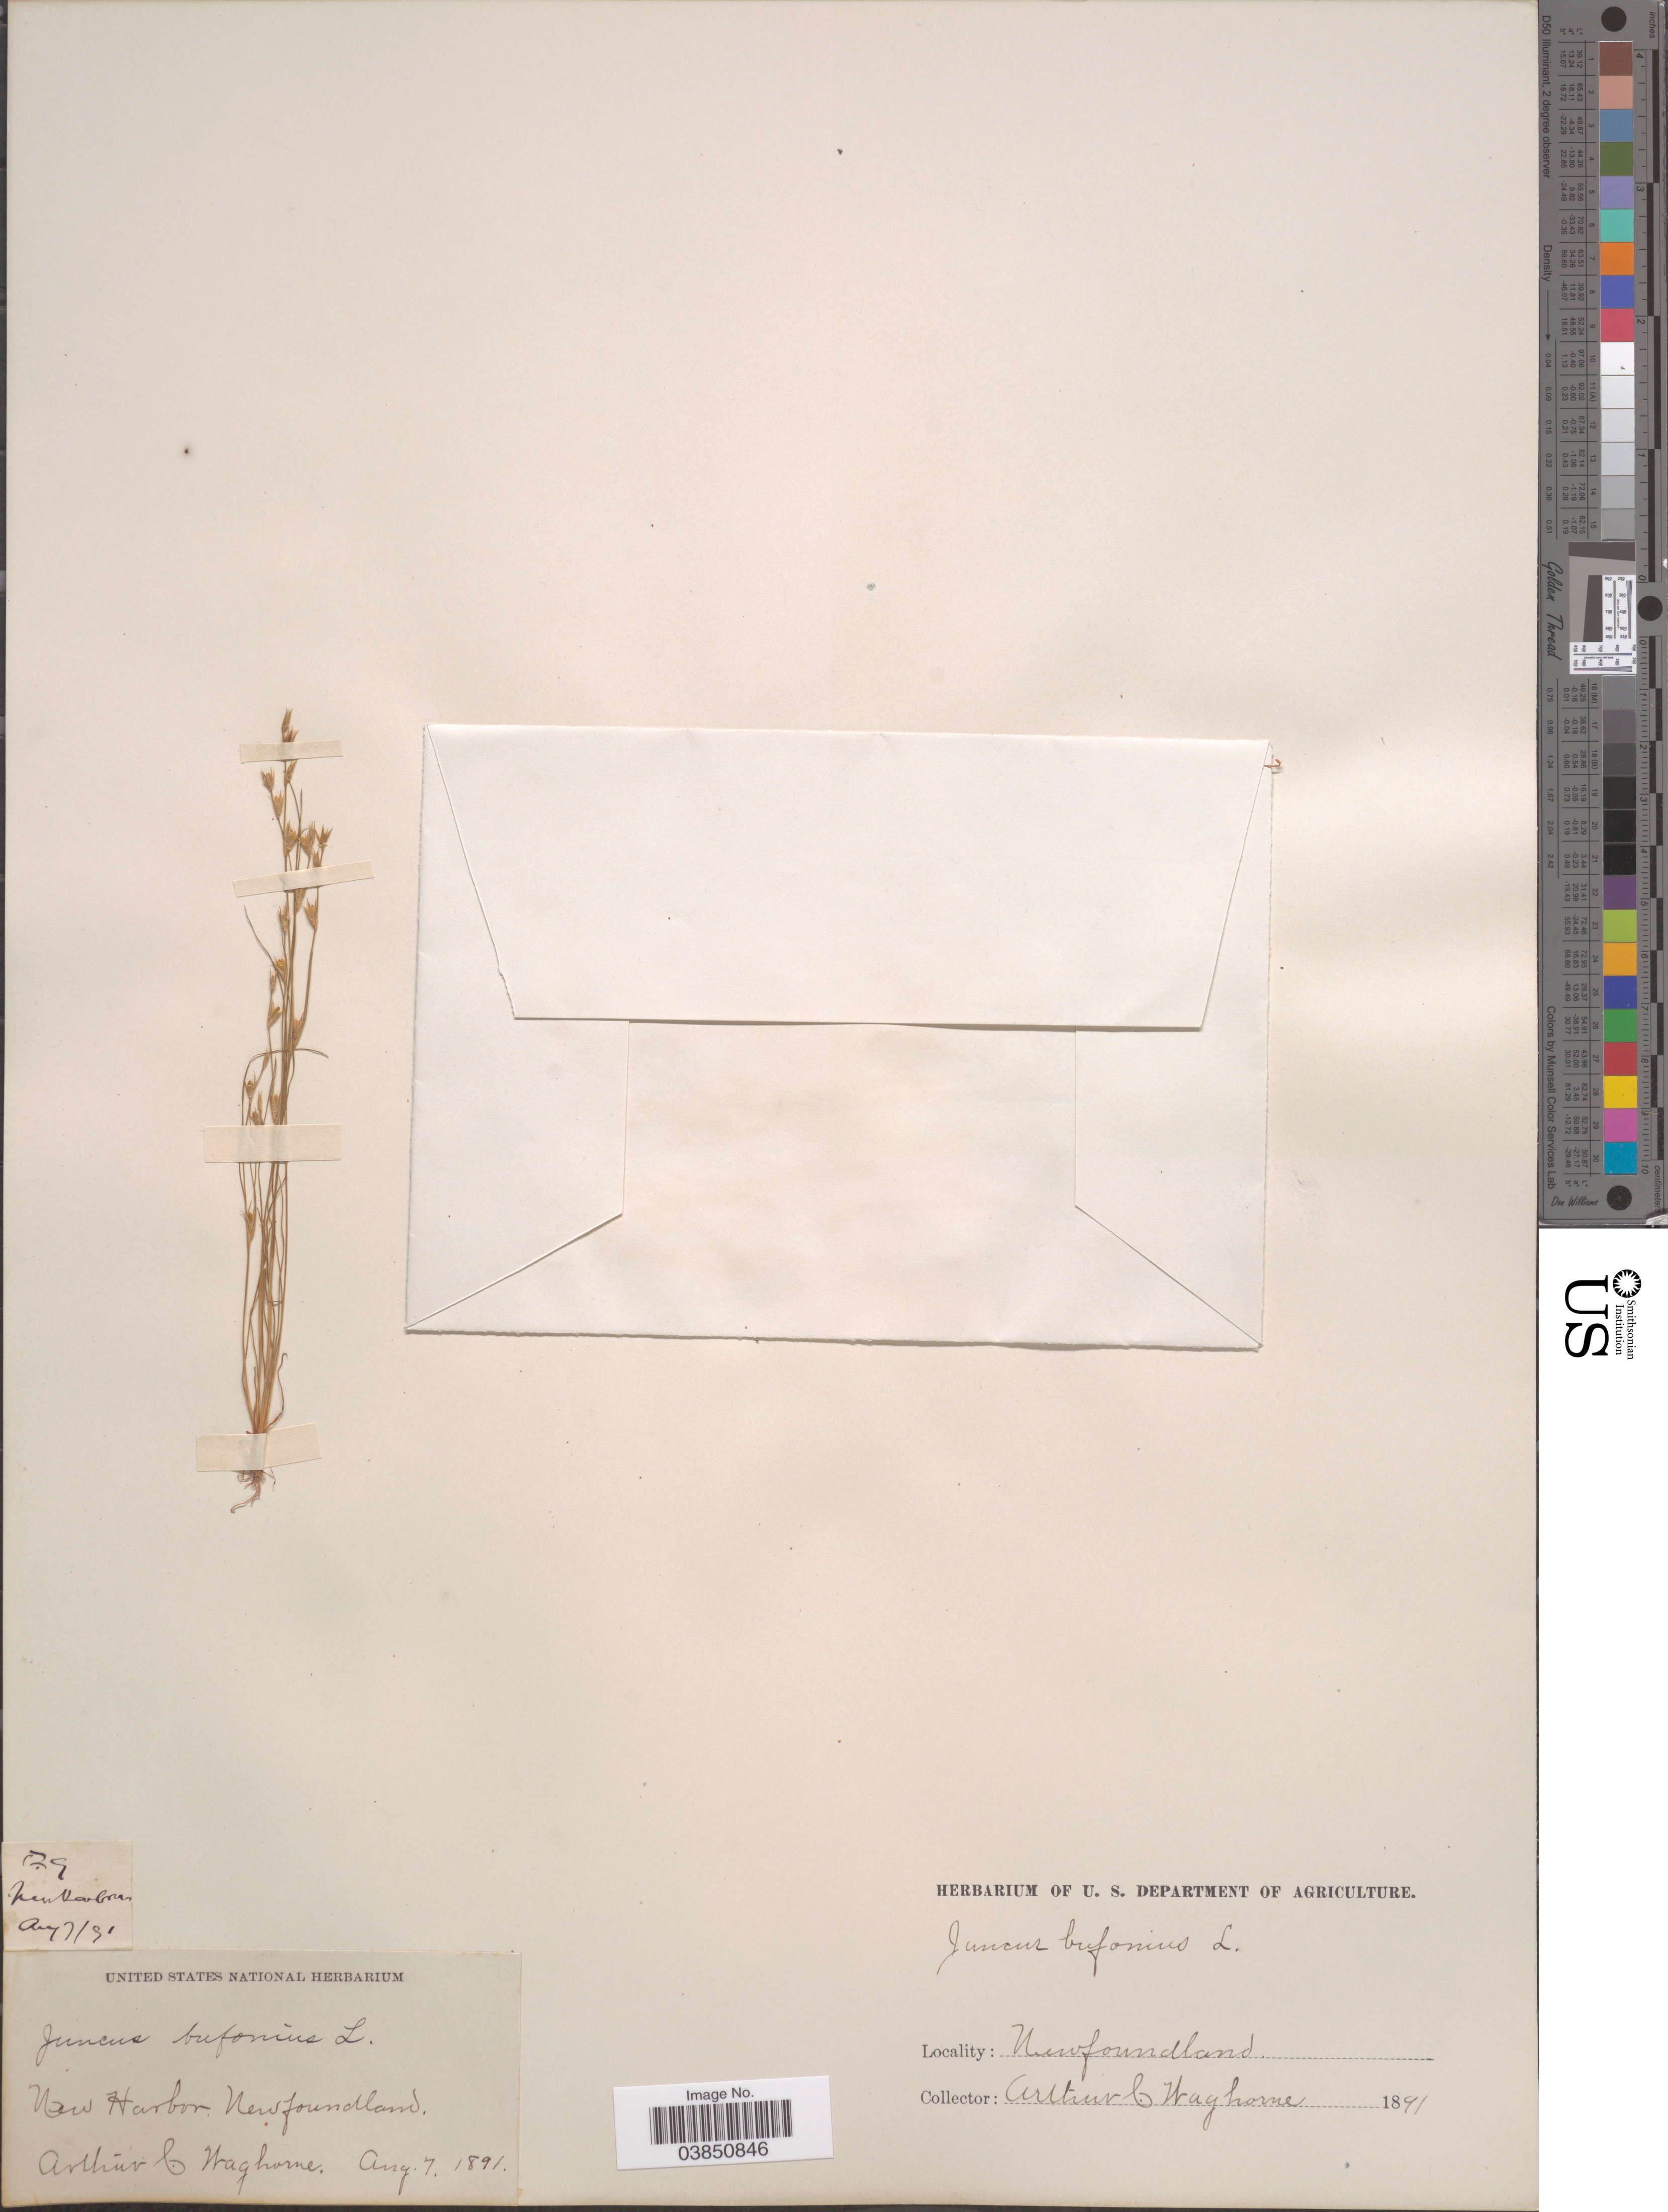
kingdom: Plantae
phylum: Tracheophyta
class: Liliopsida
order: Poales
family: Juncaceae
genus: Juncus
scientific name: Juncus bufonius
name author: L.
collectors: A. Waghorne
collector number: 29*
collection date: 1891-08-07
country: Canada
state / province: Newfoundland and Labrador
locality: New Harbor.